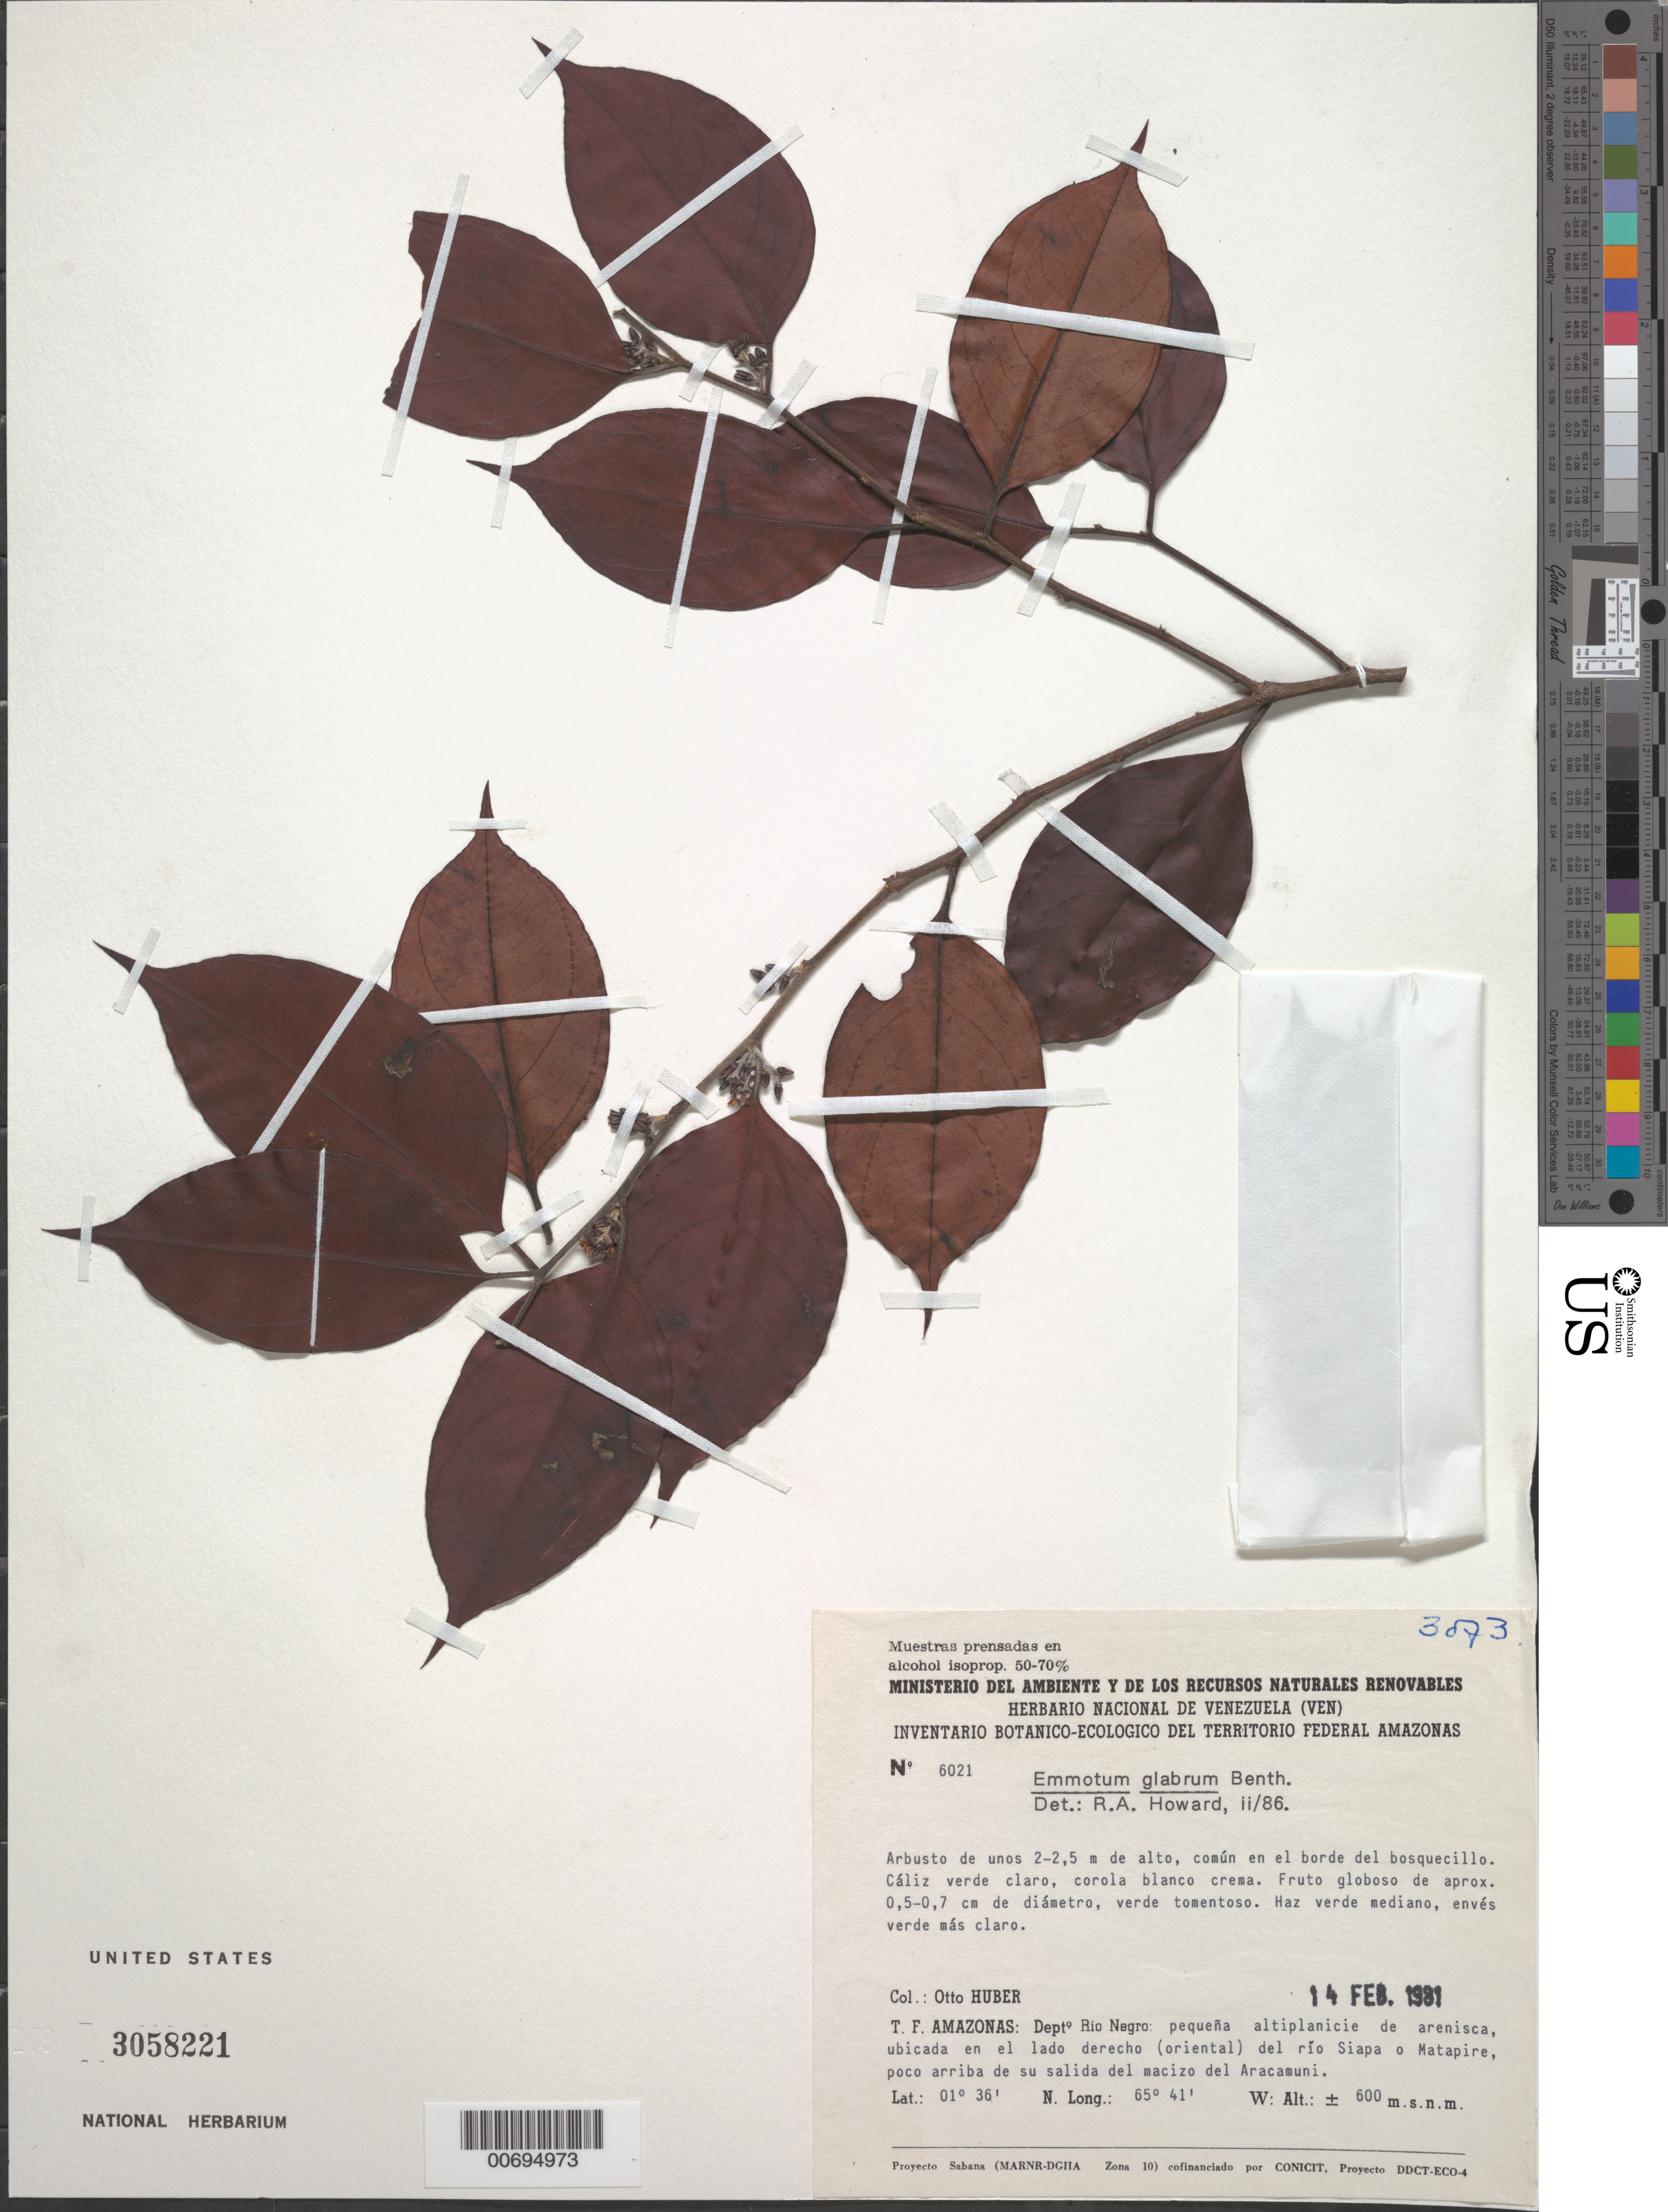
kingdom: Plantae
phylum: Tracheophyta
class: Magnoliopsida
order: Metteniusales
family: Metteniusaceae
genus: Emmotum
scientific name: Emmotum glabrum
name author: Benth. ex Miers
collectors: O. Huber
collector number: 6021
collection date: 1981-02-14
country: Venezuela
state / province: Amazonas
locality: T. F. Amazonas: Deptº Rio Negro: pequeña altiplanicie de arenisca, ubicada en el lado derecho (oriental) del río Siapa o Matapire, poco arriba de su salida del macizo del Aracamuni.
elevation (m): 600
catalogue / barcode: US 3058221